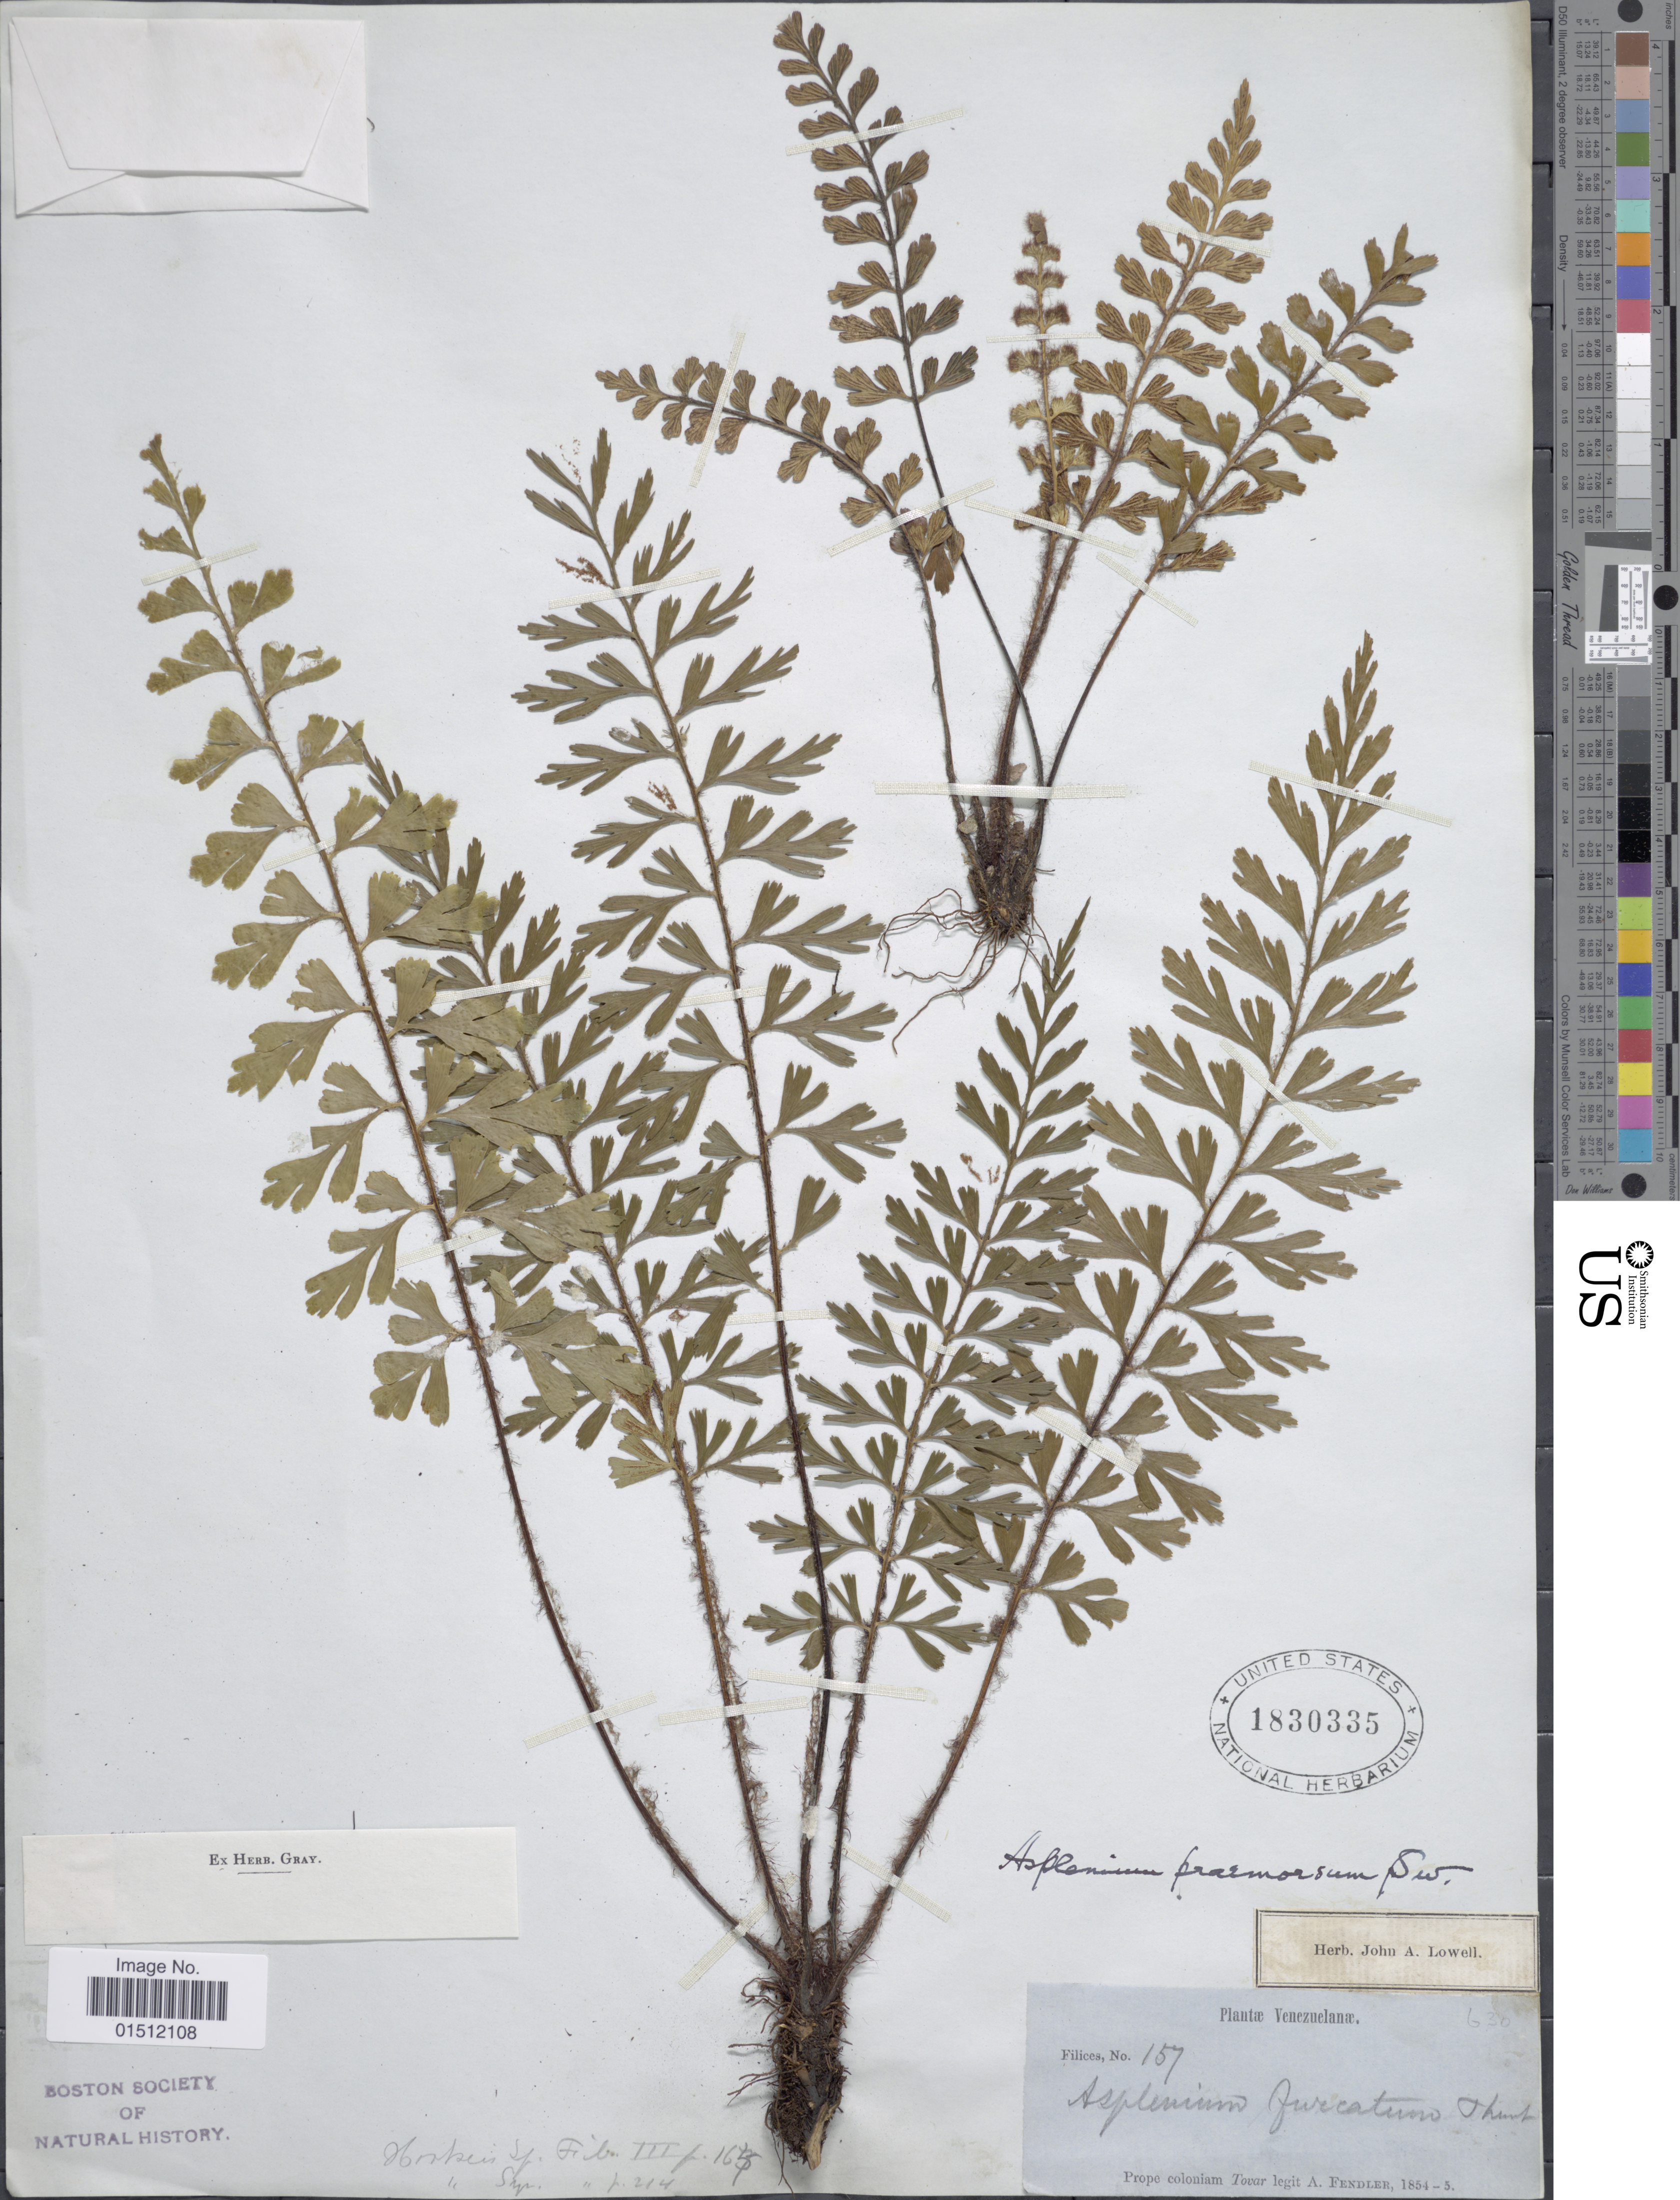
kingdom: Plantae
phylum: Tracheophyta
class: Polypodiopsida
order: Polypodiales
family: Aspleniaceae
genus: Asplenium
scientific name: Asplenium praemorsum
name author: Sw.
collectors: A. Fendler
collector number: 157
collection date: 1854/1855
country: Venezuela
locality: Venezuelanae, Prope coloniam Tovar.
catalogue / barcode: US 1830335